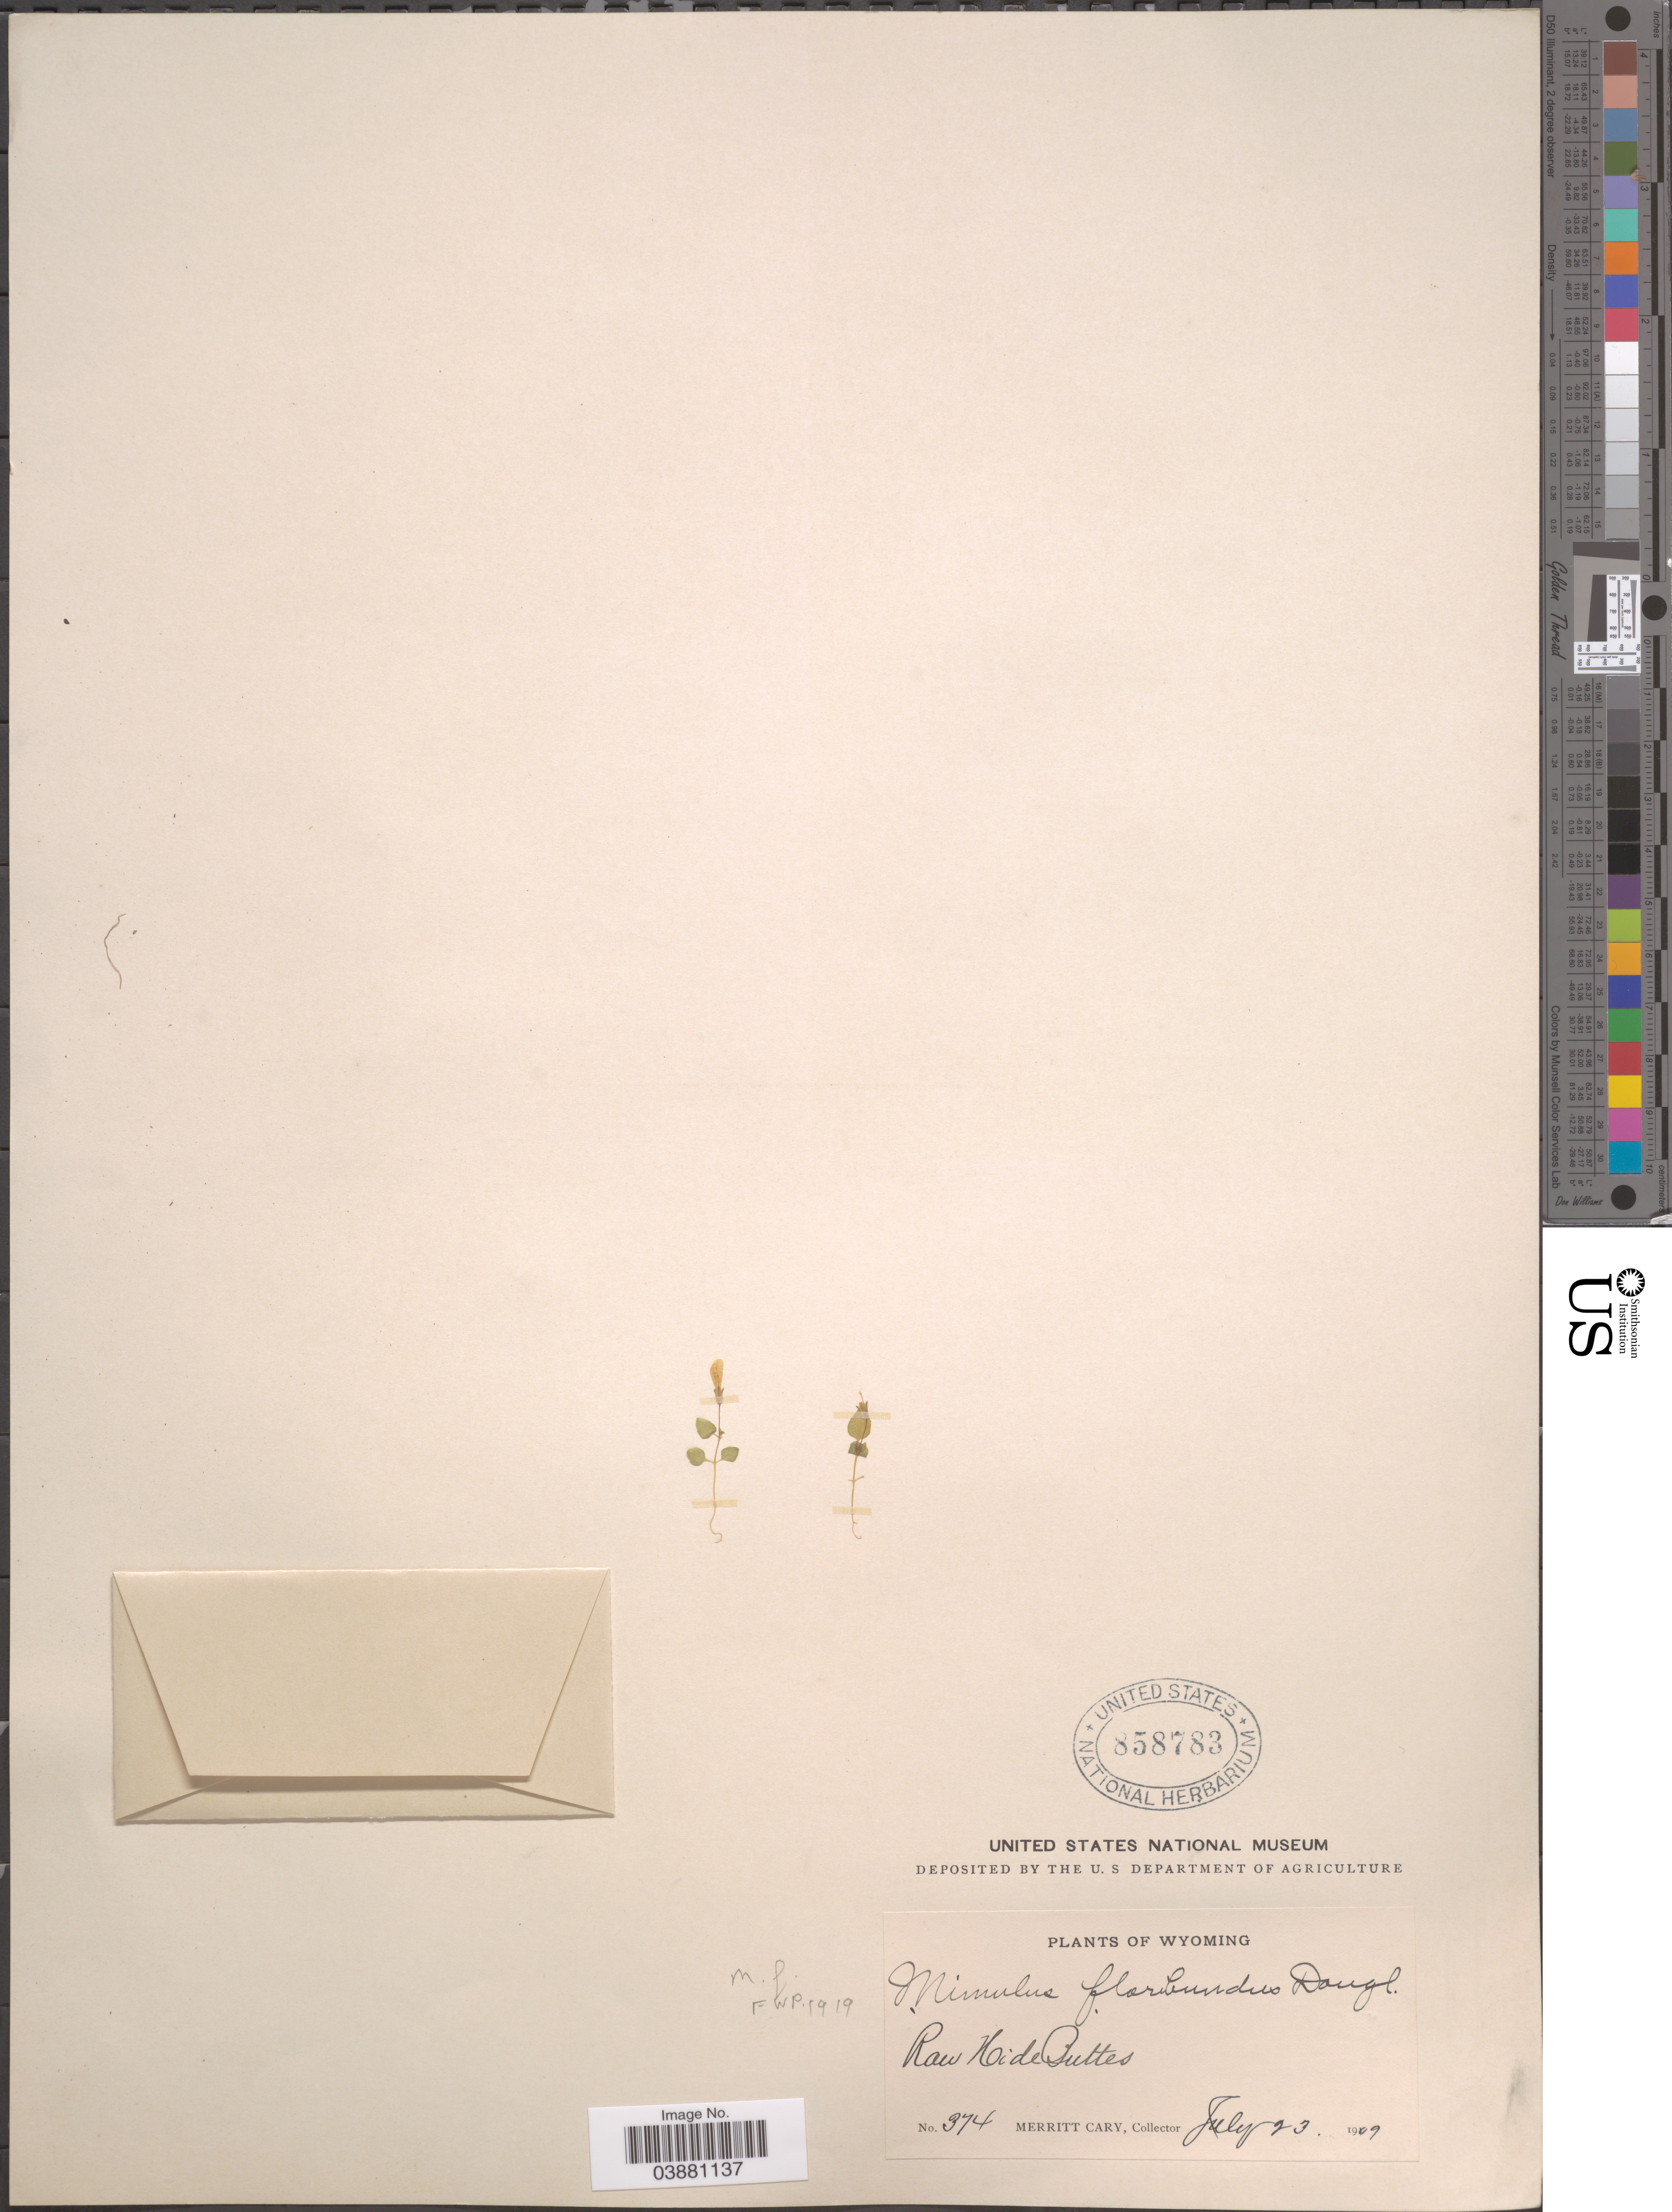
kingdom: Plantae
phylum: Tracheophyta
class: Magnoliopsida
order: Lamiales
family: Phrymaceae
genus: Mimulus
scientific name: Mimulus floribundus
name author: Douglas ex Lindl.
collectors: M. Cary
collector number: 374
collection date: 1909-07-23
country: United States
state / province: Wyoming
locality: Raw Hide Buttes.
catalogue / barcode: US 858783